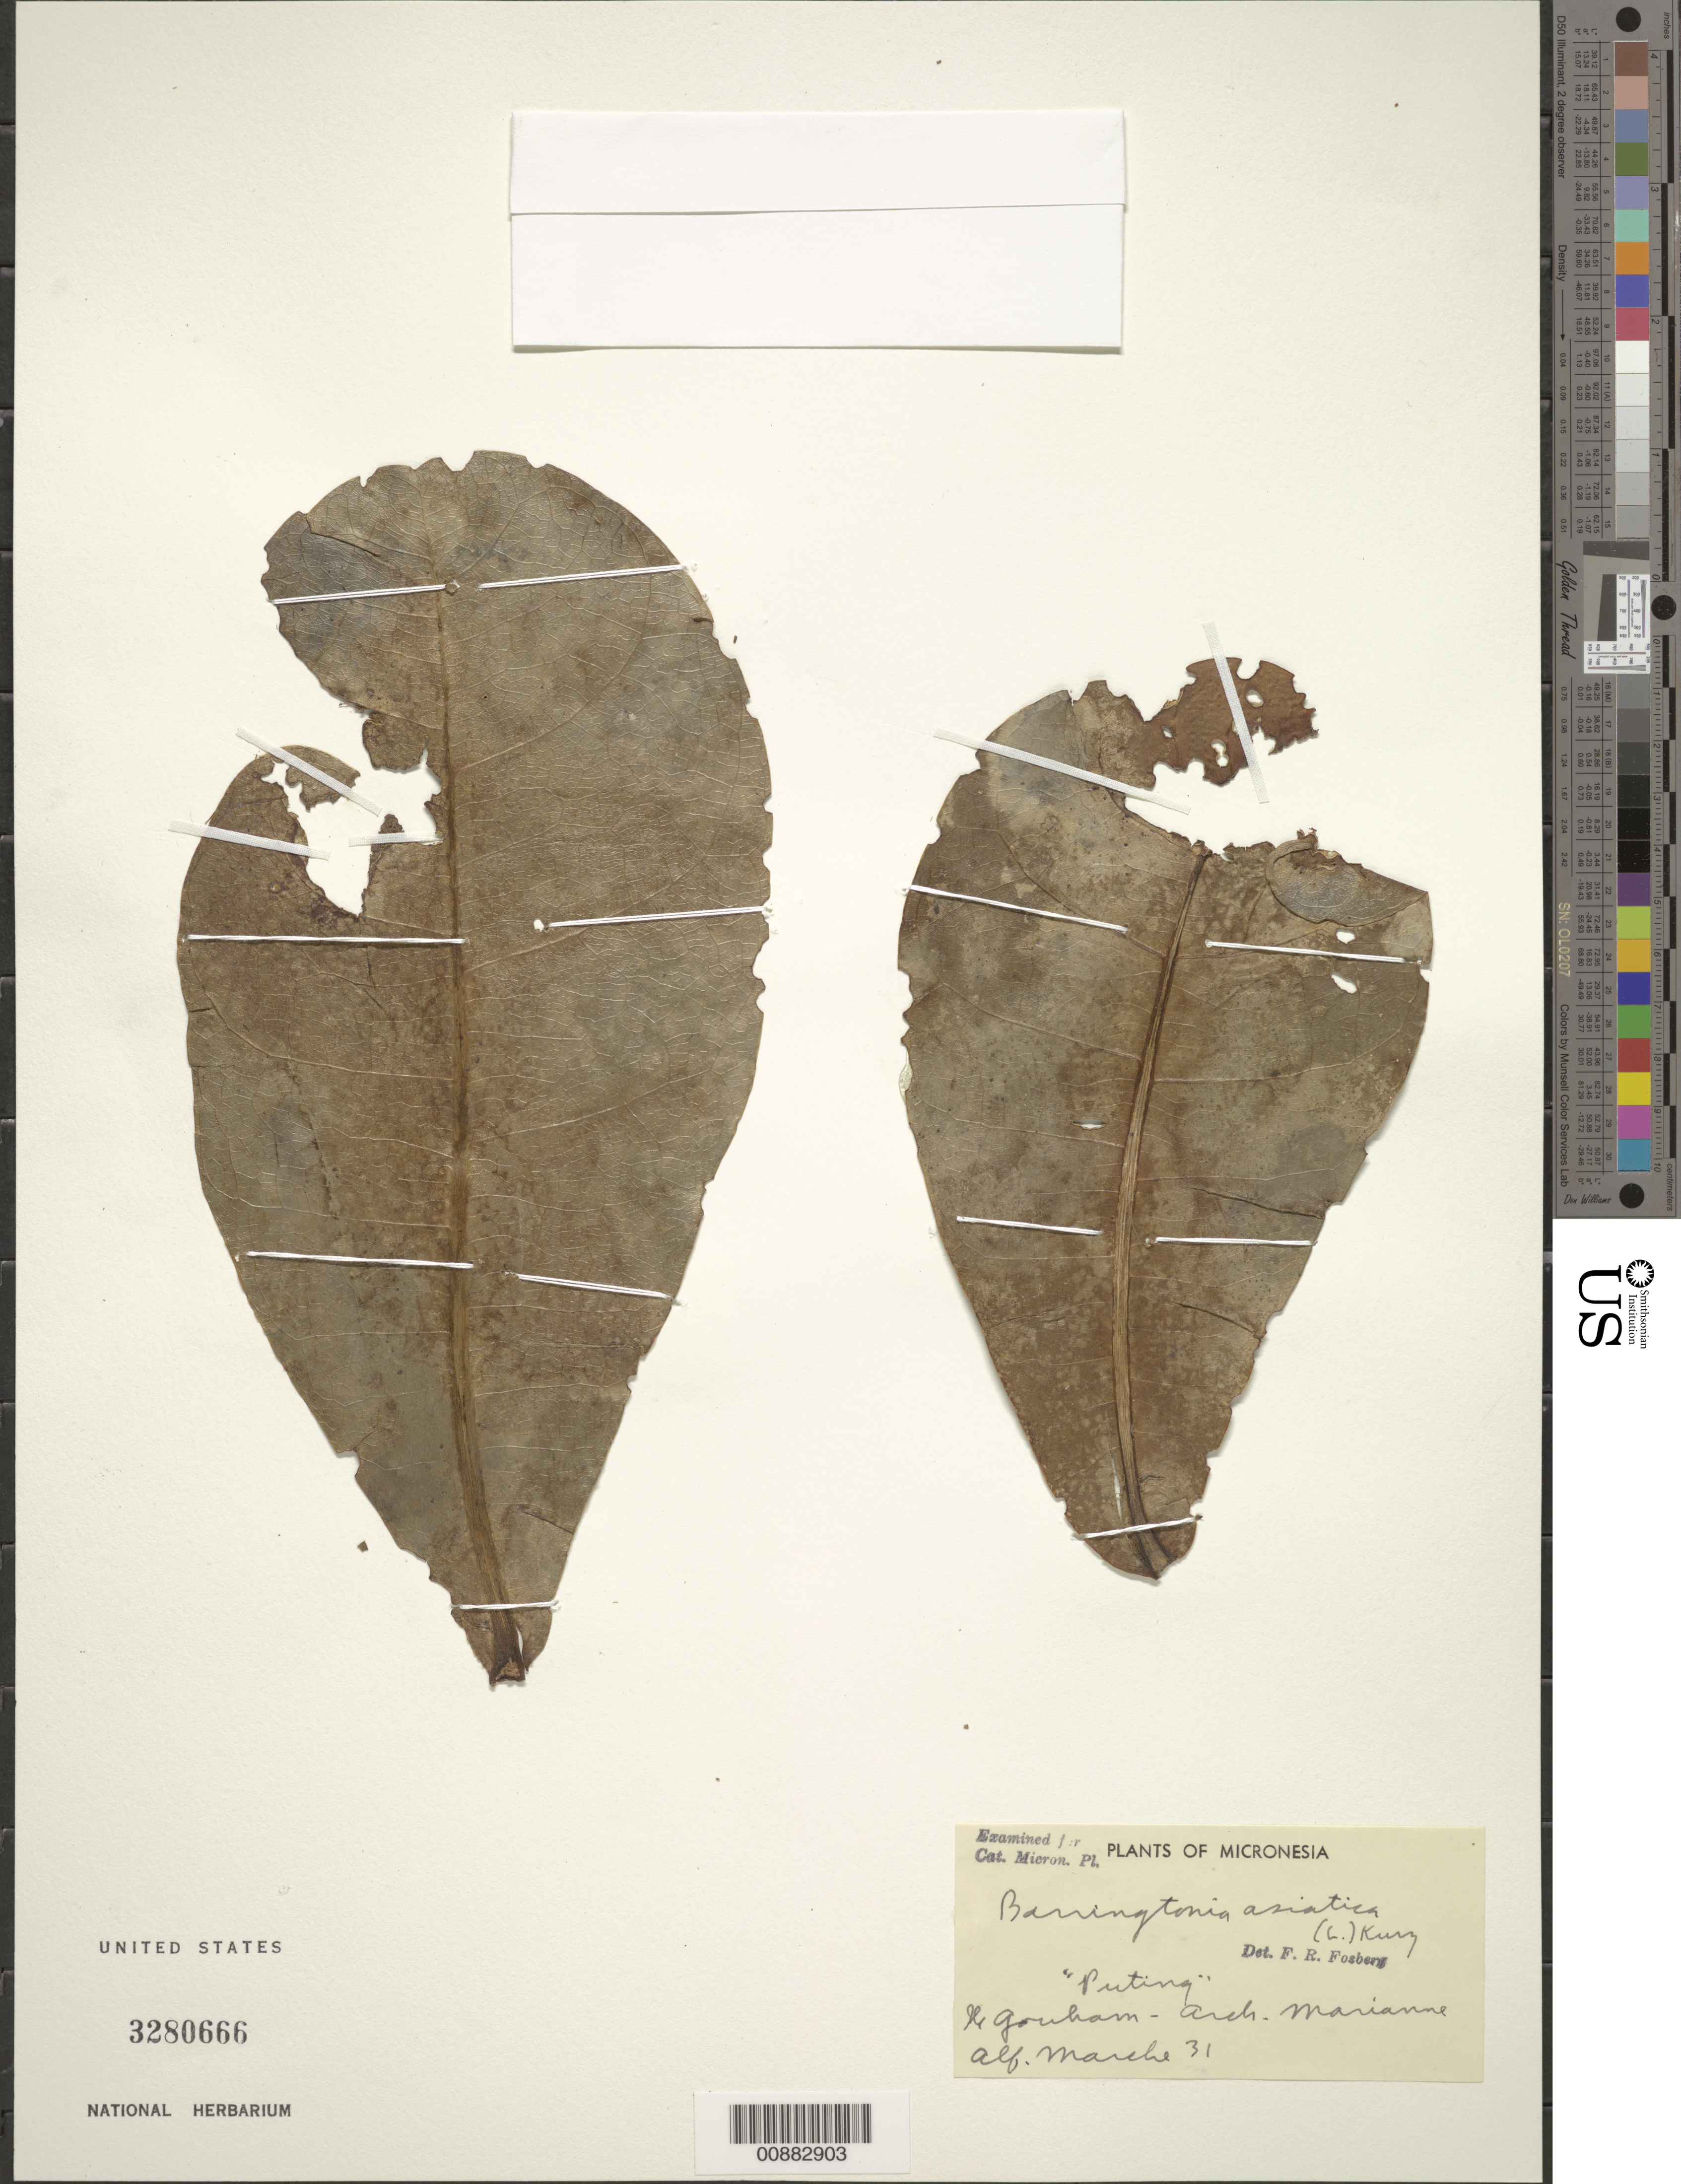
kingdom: Plantae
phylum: Tracheophyta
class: Magnoliopsida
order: Ericales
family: Lecythidaceae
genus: Barringtonia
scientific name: Barringtonia asiatica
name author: (L.) Kurz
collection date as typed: Mar 1931 or 31 Mar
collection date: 1931-03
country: Northern Mariana Islands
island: Guguan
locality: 'Gouham'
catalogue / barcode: US 3280666